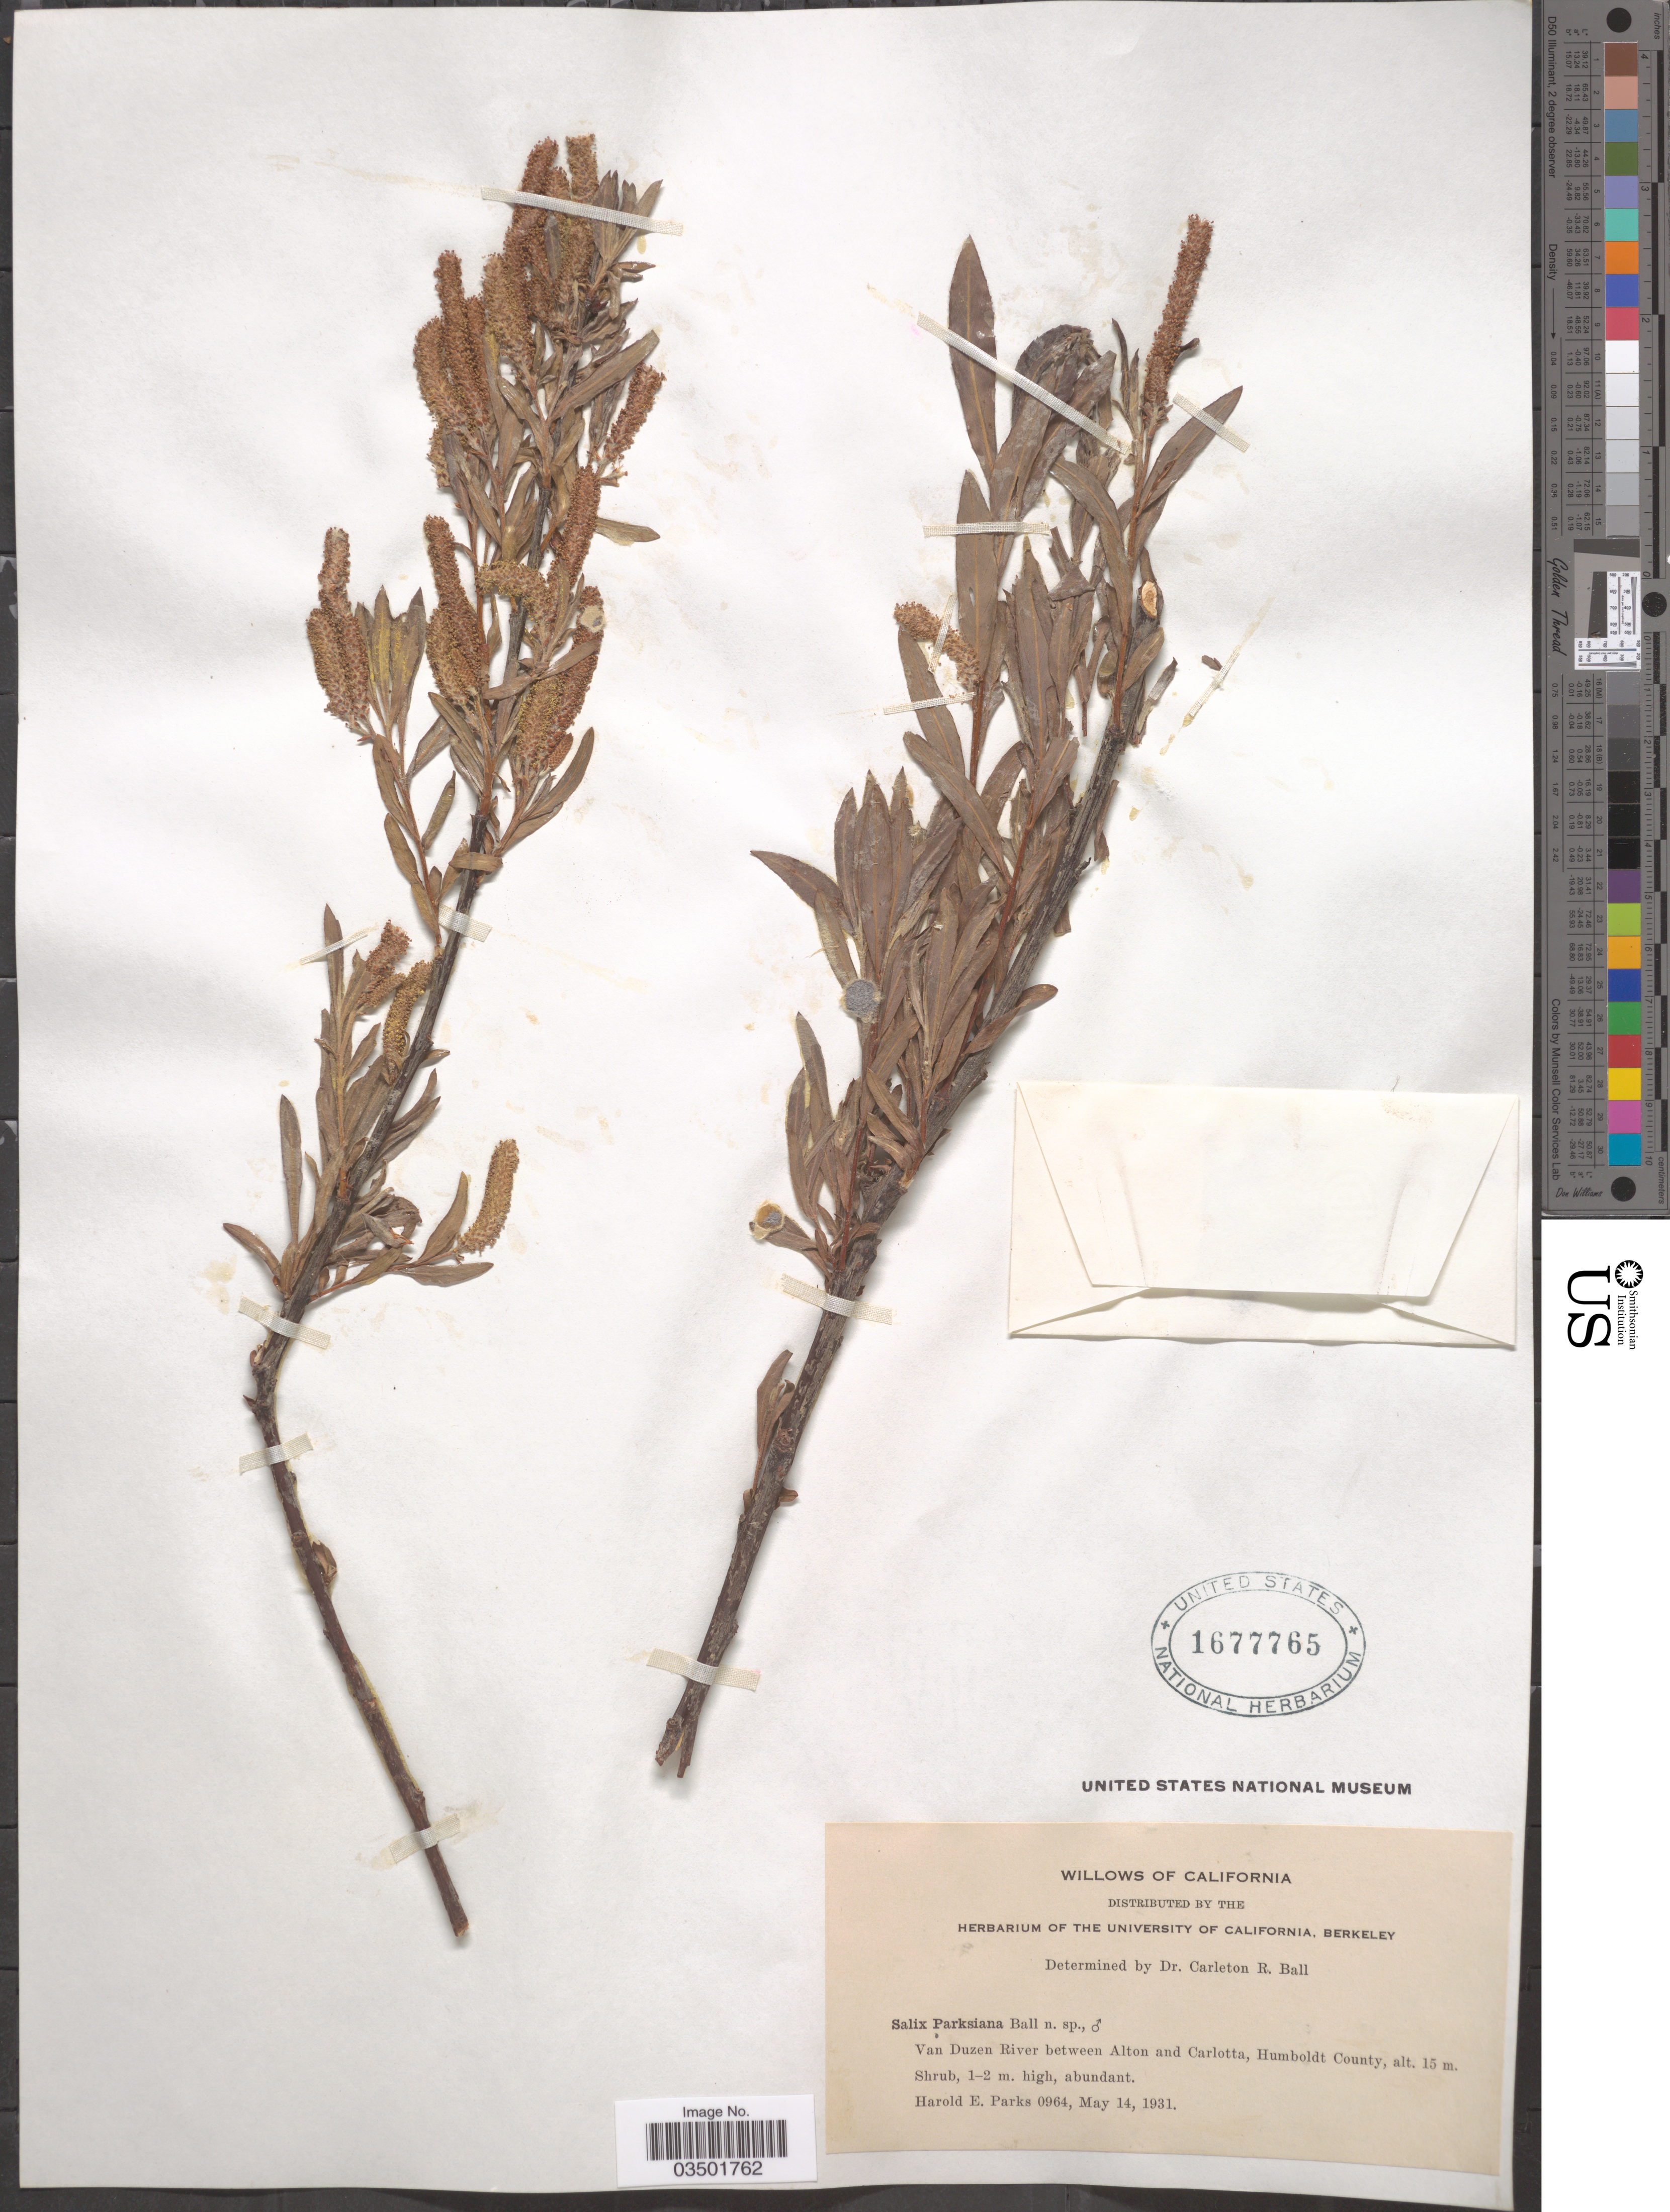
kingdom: Plantae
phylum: Tracheophyta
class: Magnoliopsida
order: Malpighiales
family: Salicaceae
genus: Salix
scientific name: Salix parksiana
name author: C.R. Ball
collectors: H. E. Parks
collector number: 0964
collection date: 1931-05-14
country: United States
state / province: California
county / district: Humboldt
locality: Van Duzen River between Alton and Carlotta, Humboldt County.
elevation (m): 15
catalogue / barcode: US 1677765